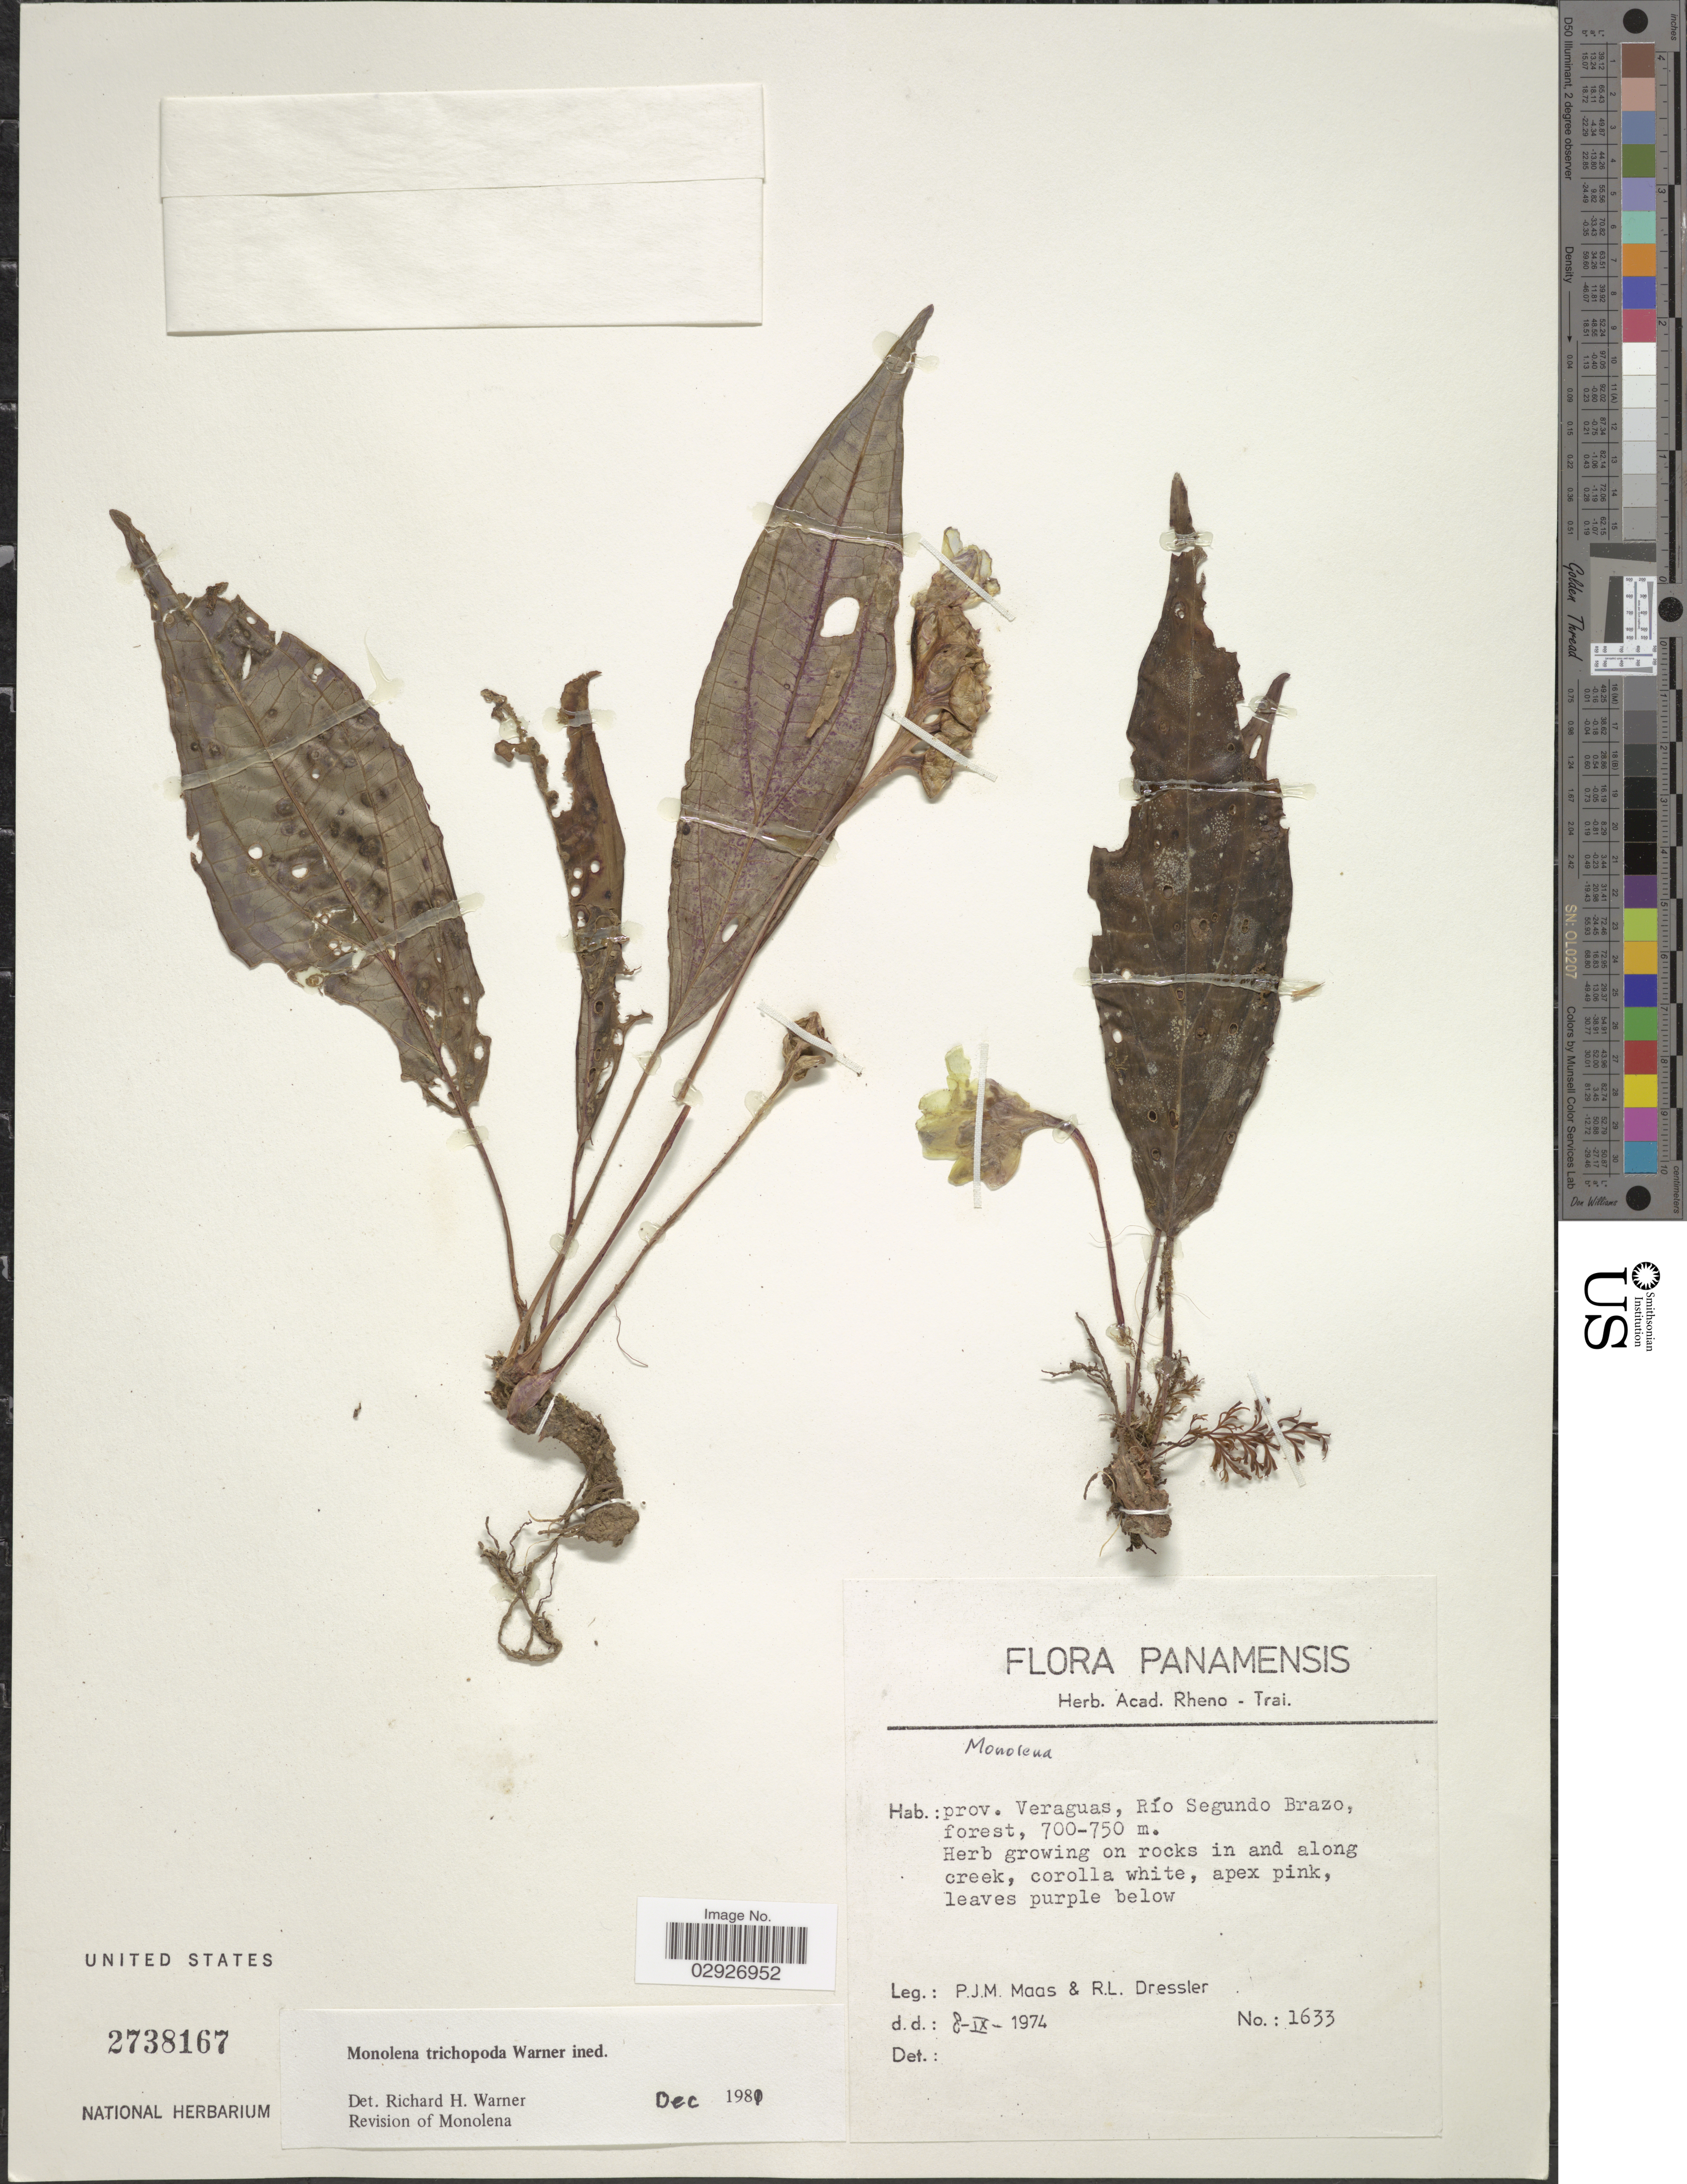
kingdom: Plantae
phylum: Tracheophyta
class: Magnoliopsida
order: Myrtales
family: Melastomataceae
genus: Monolena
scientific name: Monolena trichopoda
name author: Warner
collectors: P. Maas & R. Dressler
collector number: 1633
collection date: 1974-09-08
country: Panama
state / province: Veraguas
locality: Río Segundo Brazo, forest.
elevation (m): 700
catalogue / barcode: US 2738167